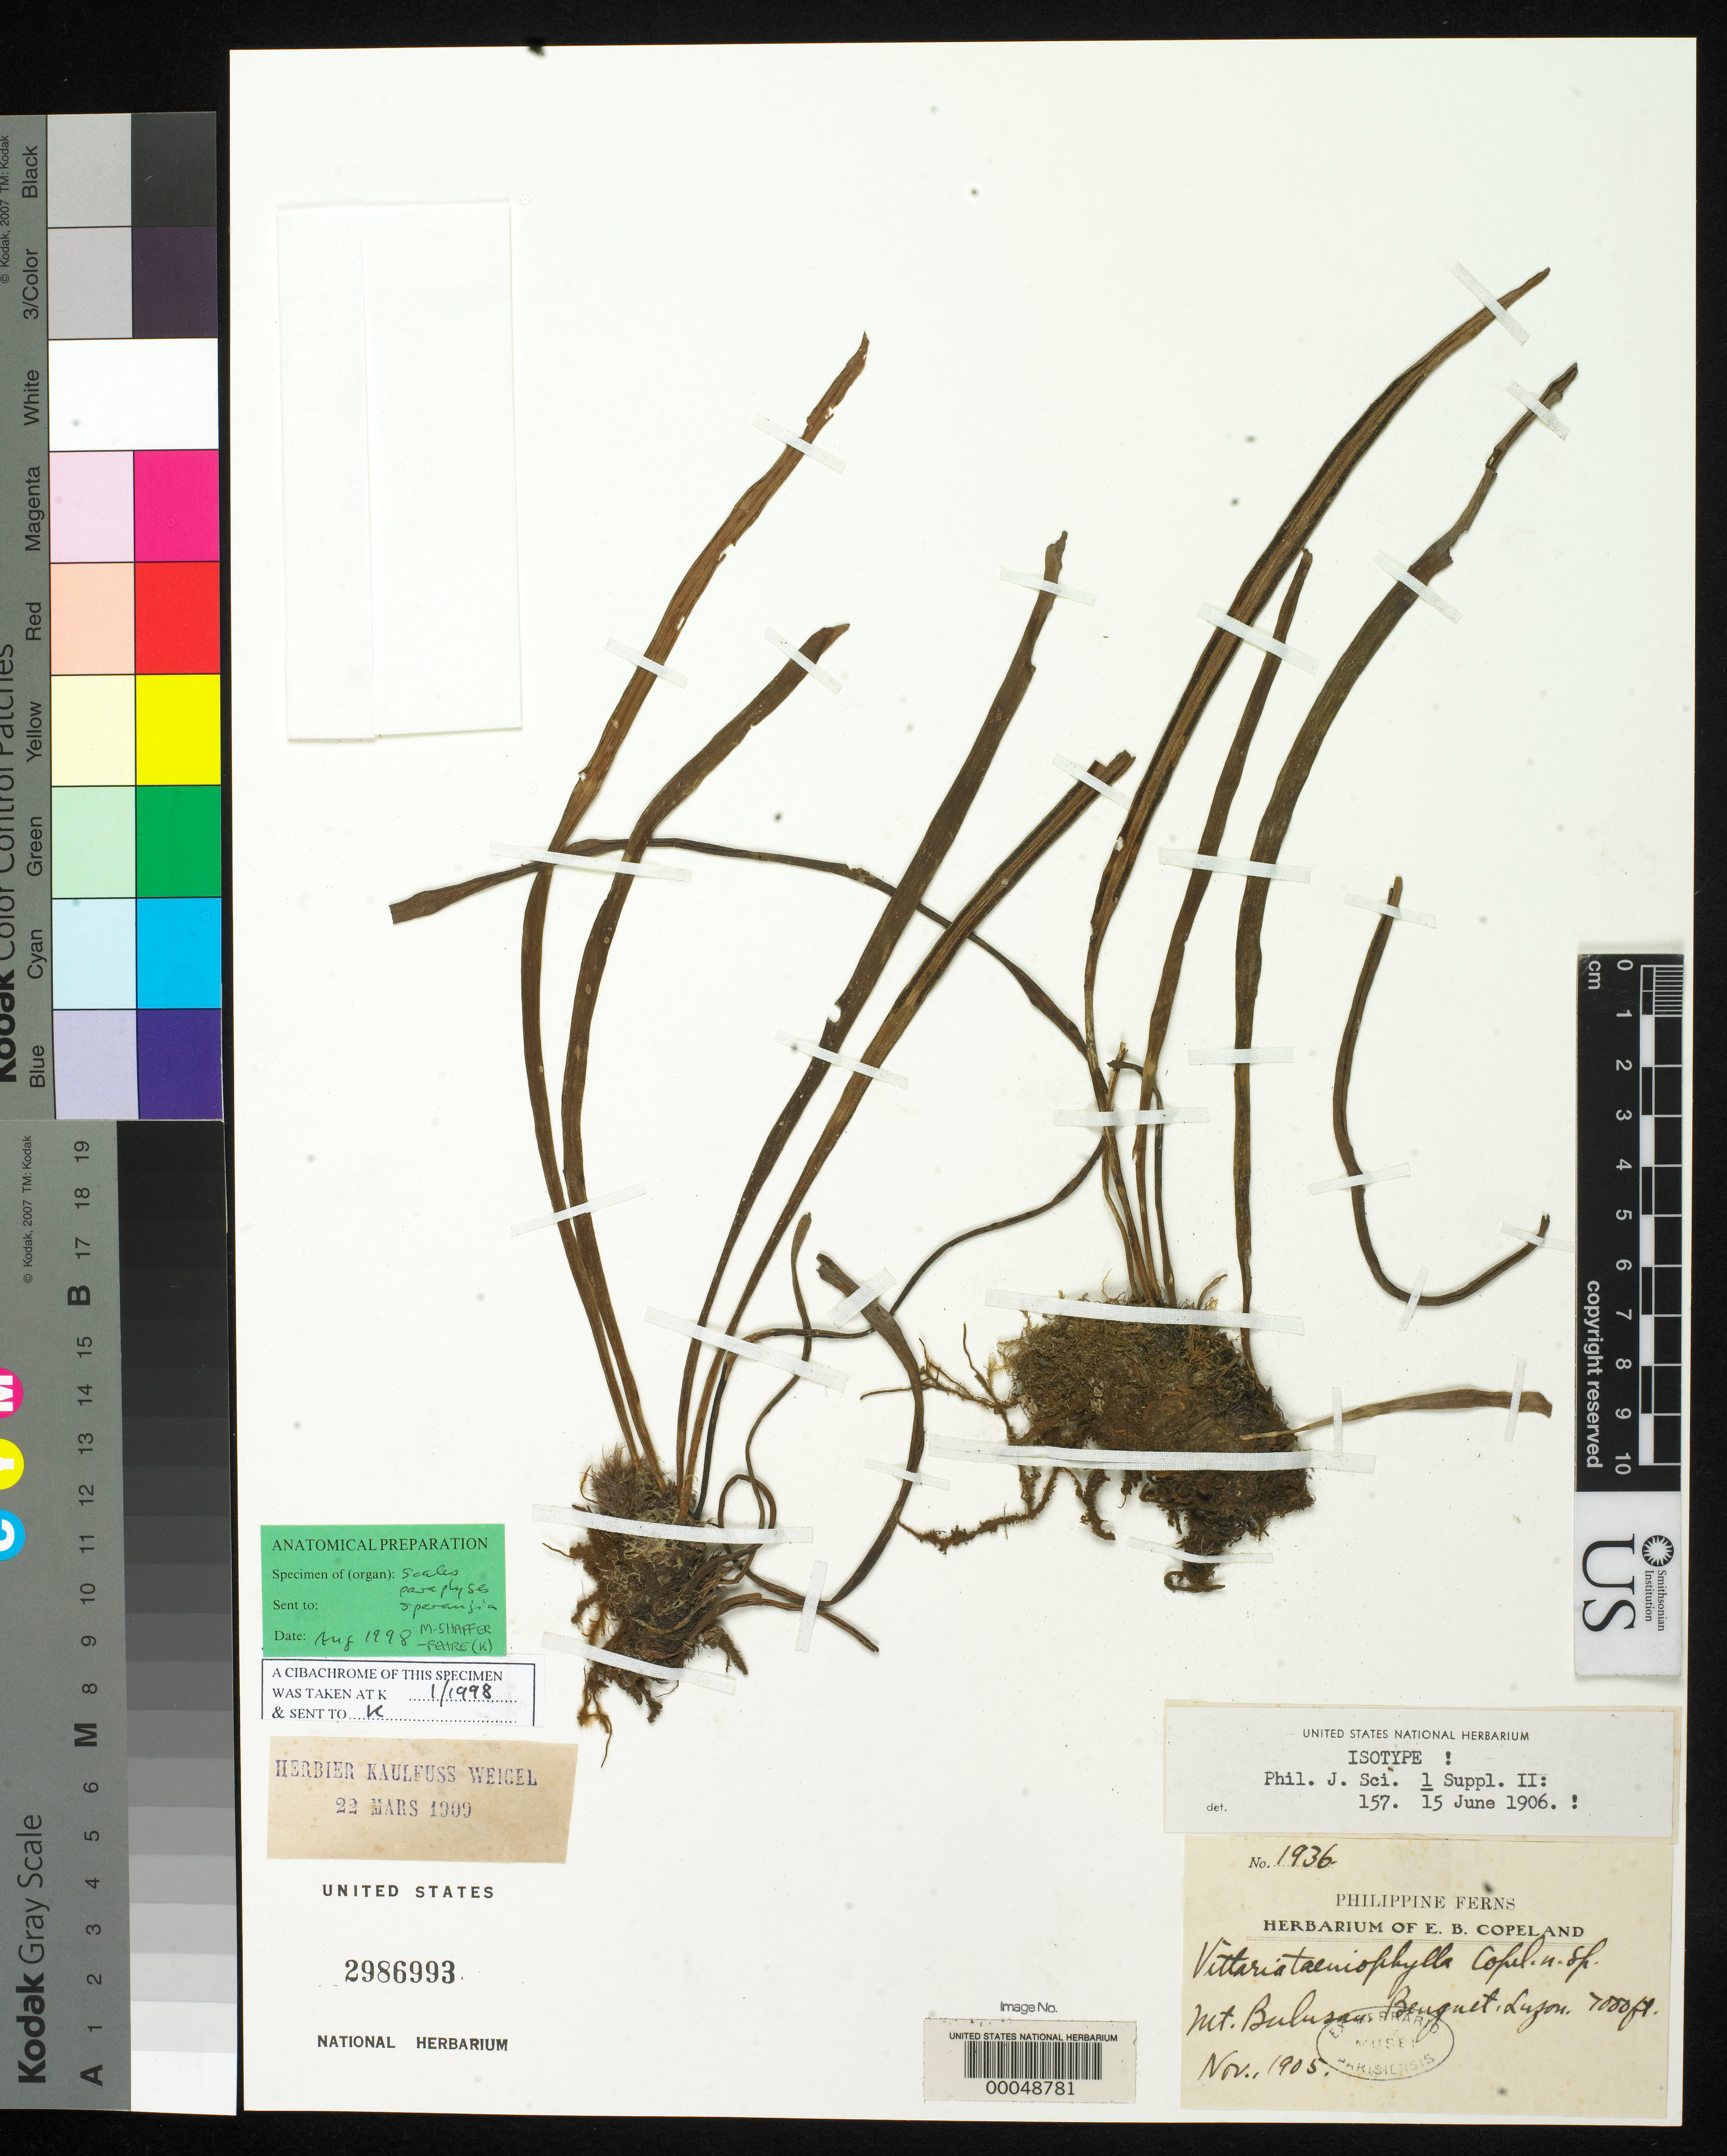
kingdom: Plantae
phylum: Tracheophyta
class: Polypodiopsida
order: Polypodiales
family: Pteridaceae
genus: Vittaria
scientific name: Vittaria taeniophylla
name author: Copel.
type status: Isotype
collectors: E. B. Copeland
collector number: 1936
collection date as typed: Nov 1905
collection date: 1905-11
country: Philippines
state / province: Cordillera (Administrative Region)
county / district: Benguet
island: Luzon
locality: Mt. Bulusan.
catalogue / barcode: US 2986993